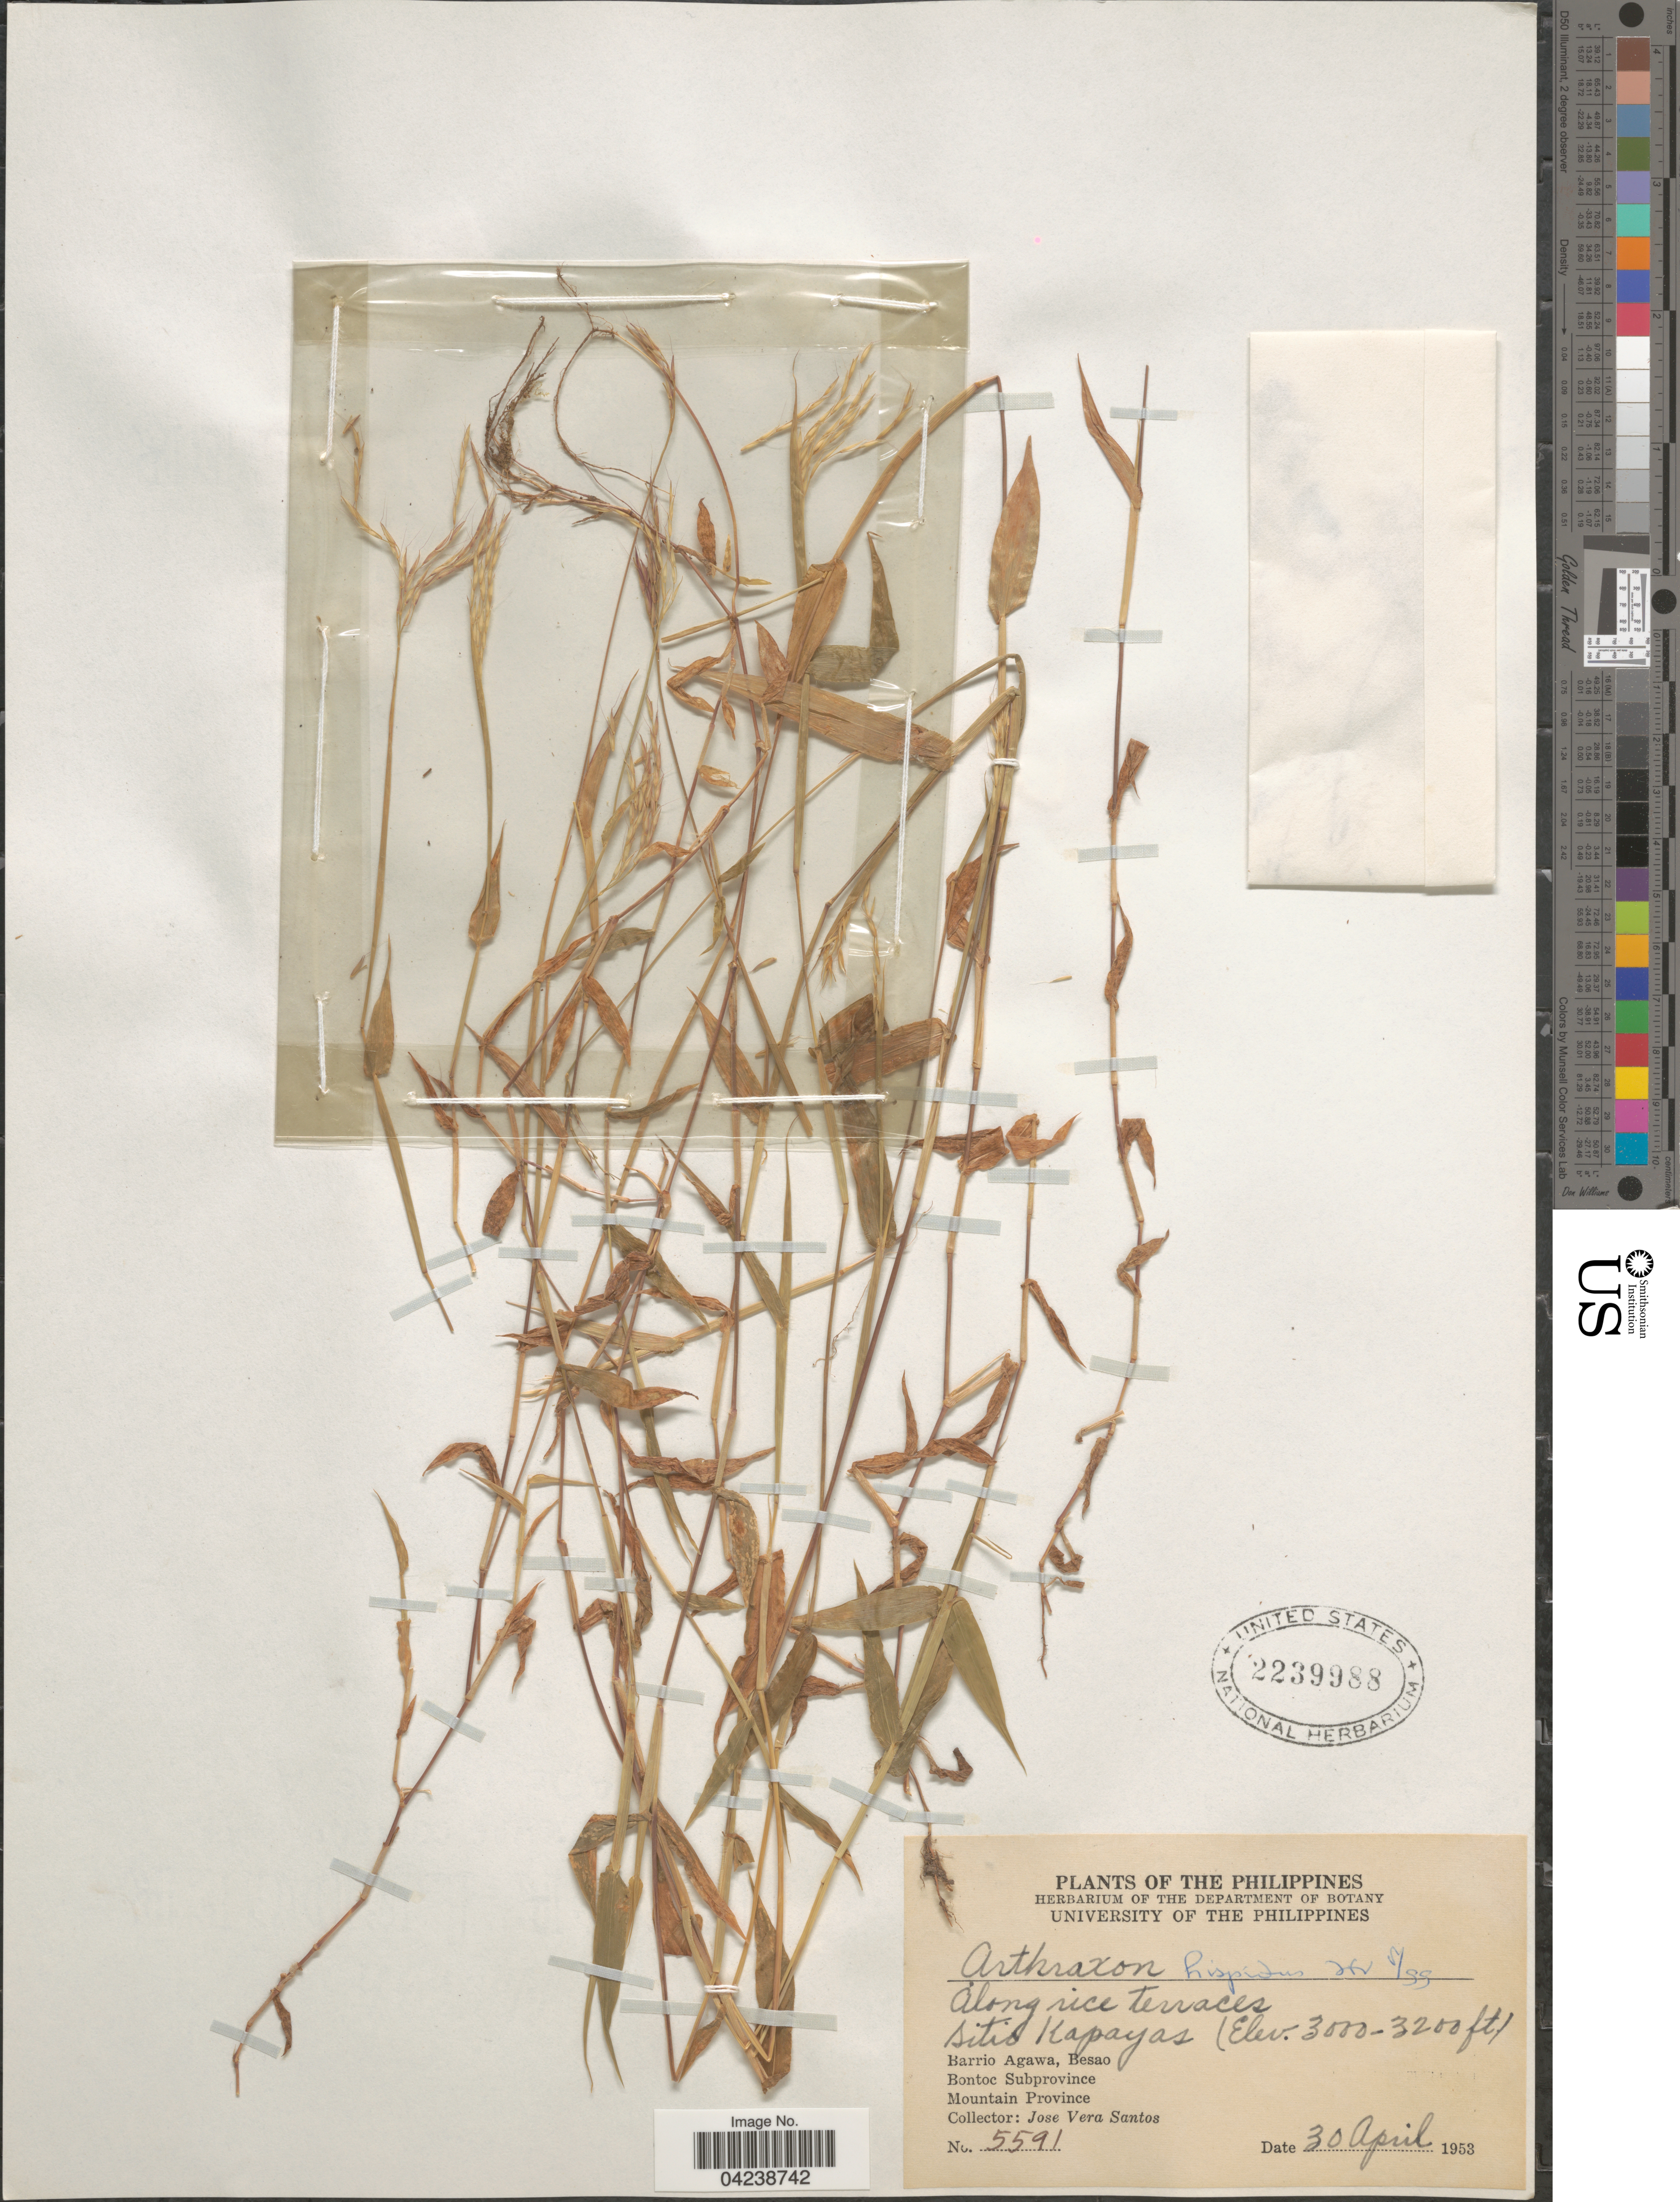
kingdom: Plantae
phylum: Tracheophyta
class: Liliopsida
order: Poales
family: Poaceae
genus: Arthraxon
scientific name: Arthraxon hispidus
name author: (Thunb.) Makino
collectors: J. Santos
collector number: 5591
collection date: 1953-04-30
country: Philippines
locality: Along rice terraces. Sitio Kapayas. Barrio Agawa, Besao. Bontoc Subprovince. Mountain Province.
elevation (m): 914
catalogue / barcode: US 2239988